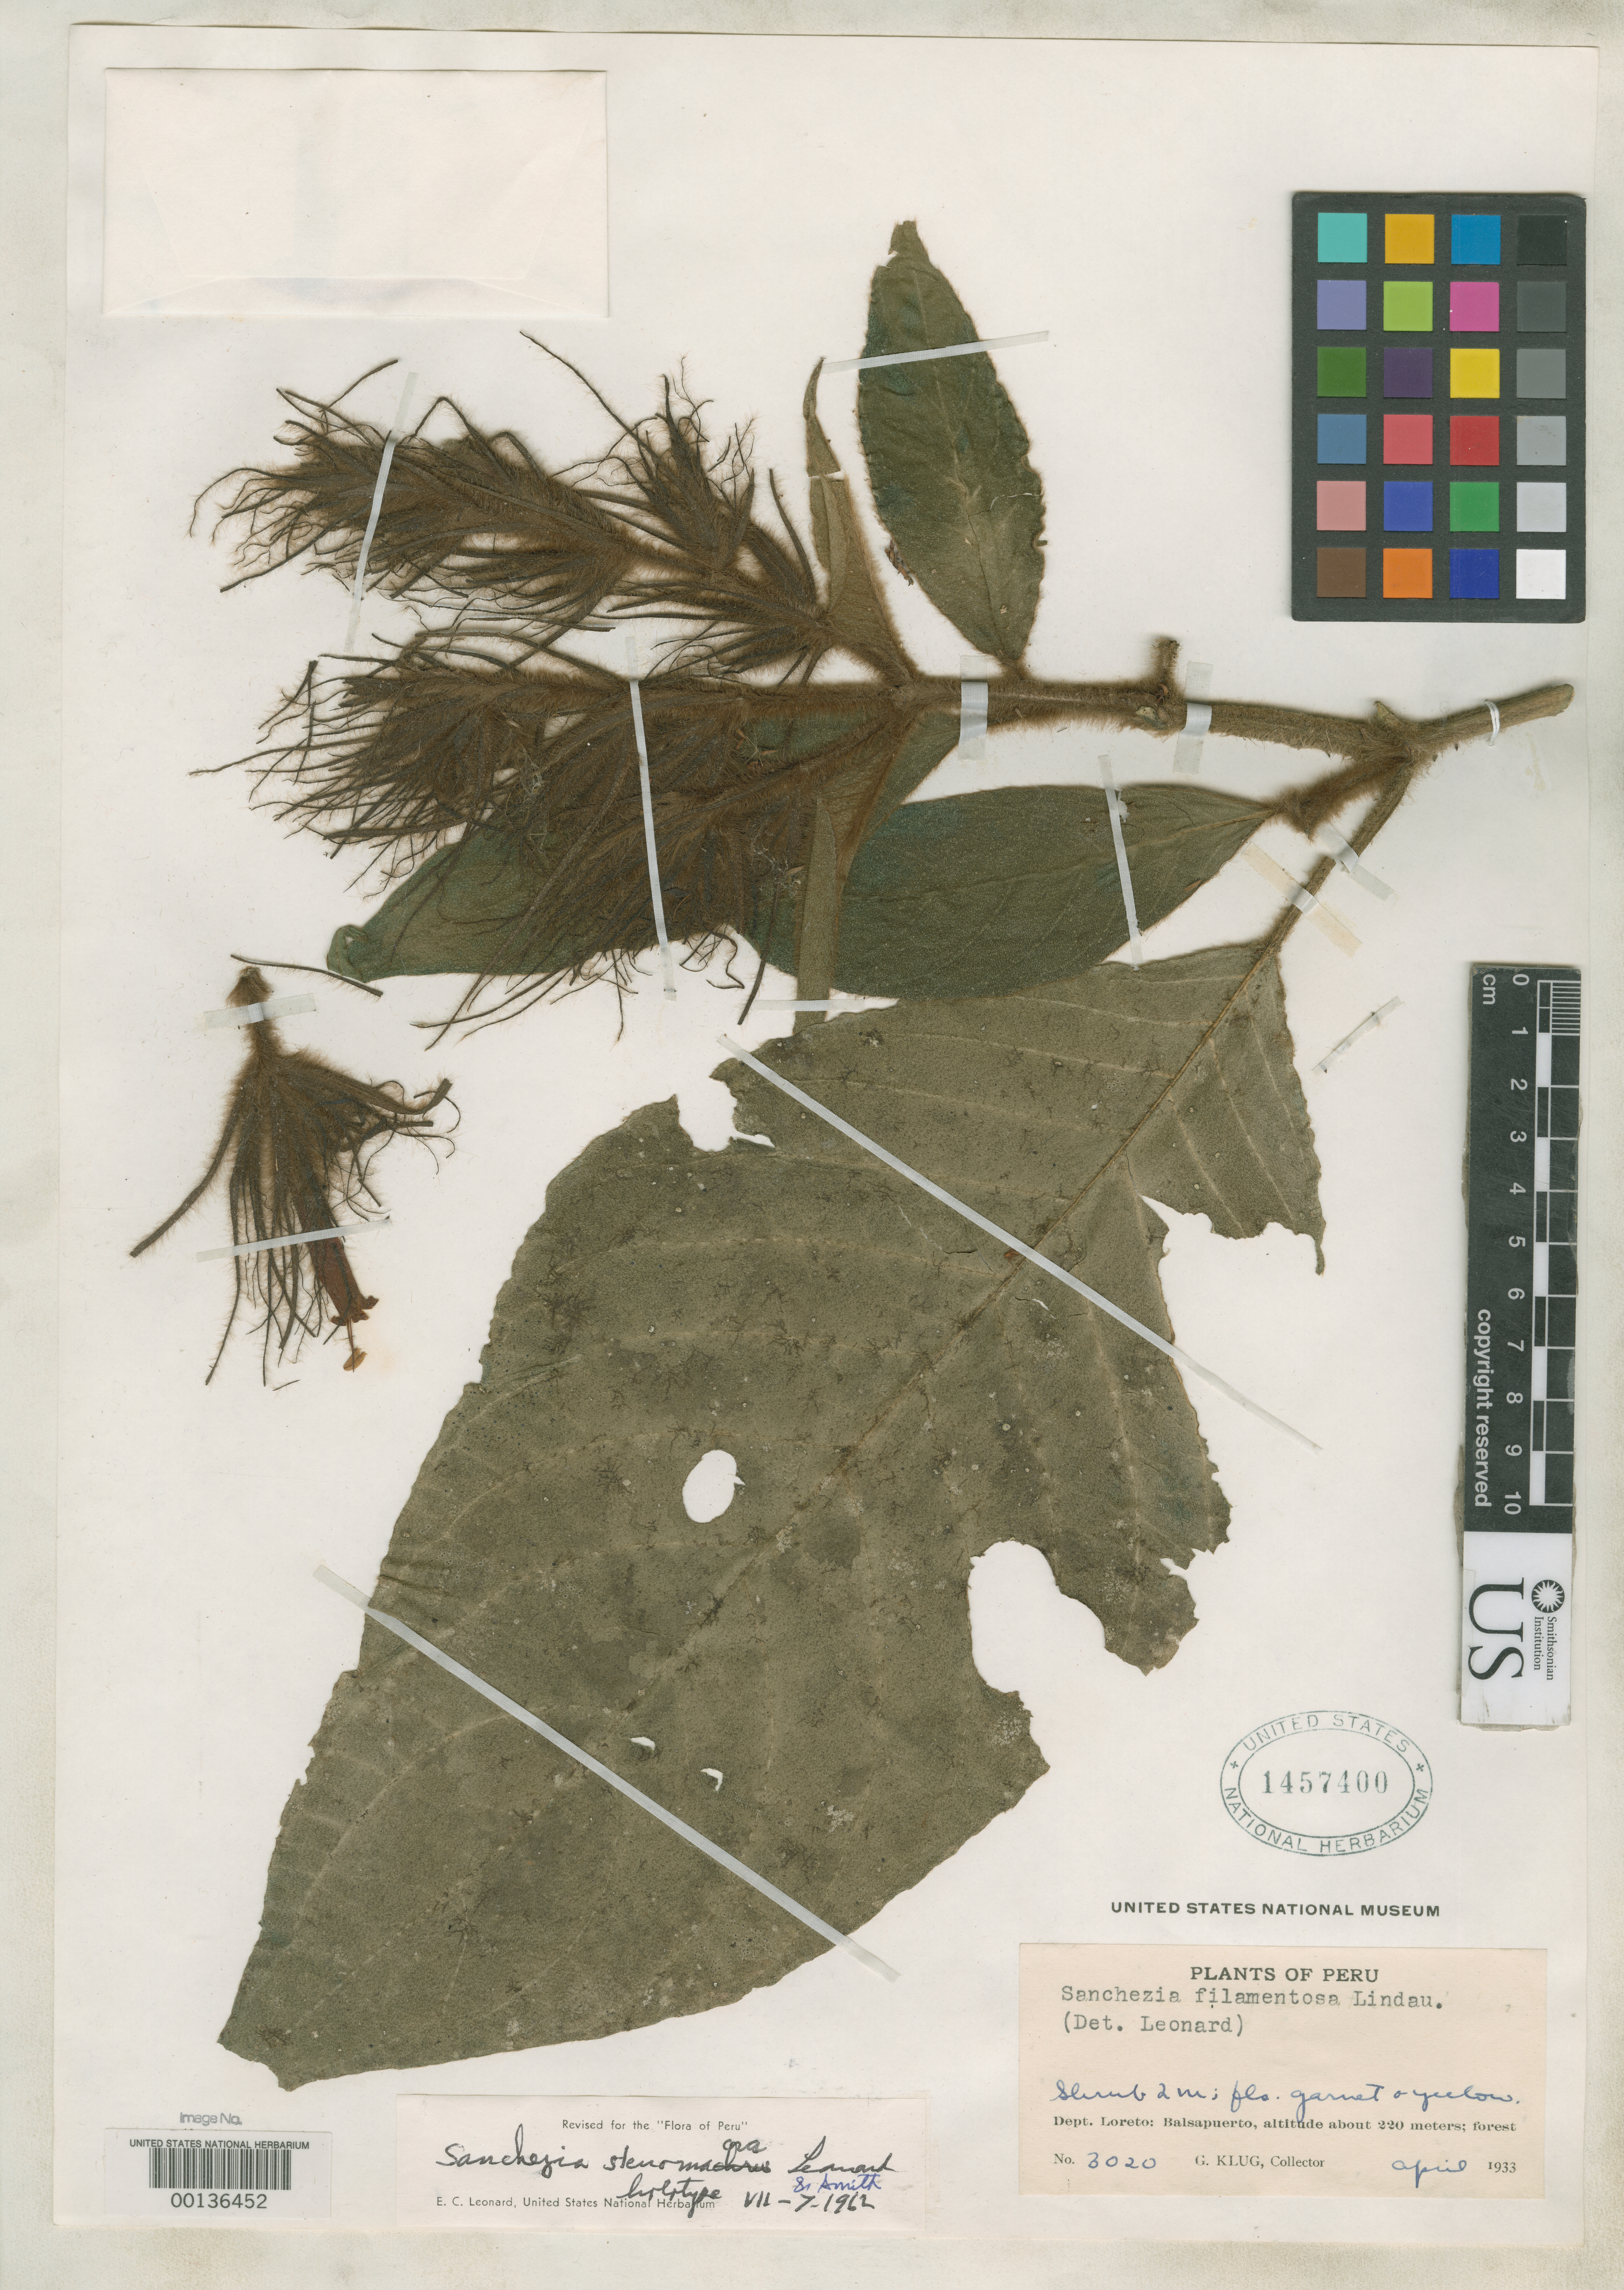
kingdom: Plantae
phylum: Tracheophyta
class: Magnoliopsida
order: Lamiales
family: Acanthaceae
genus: Sanchezia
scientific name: Sanchezia stenomacra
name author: Leonard & L.B. Sm.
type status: Holotype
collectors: G. Klug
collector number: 3020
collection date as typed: Apr 1933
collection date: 1933-04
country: Peru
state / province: Loreto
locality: Balsapuerto.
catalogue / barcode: US 1457400